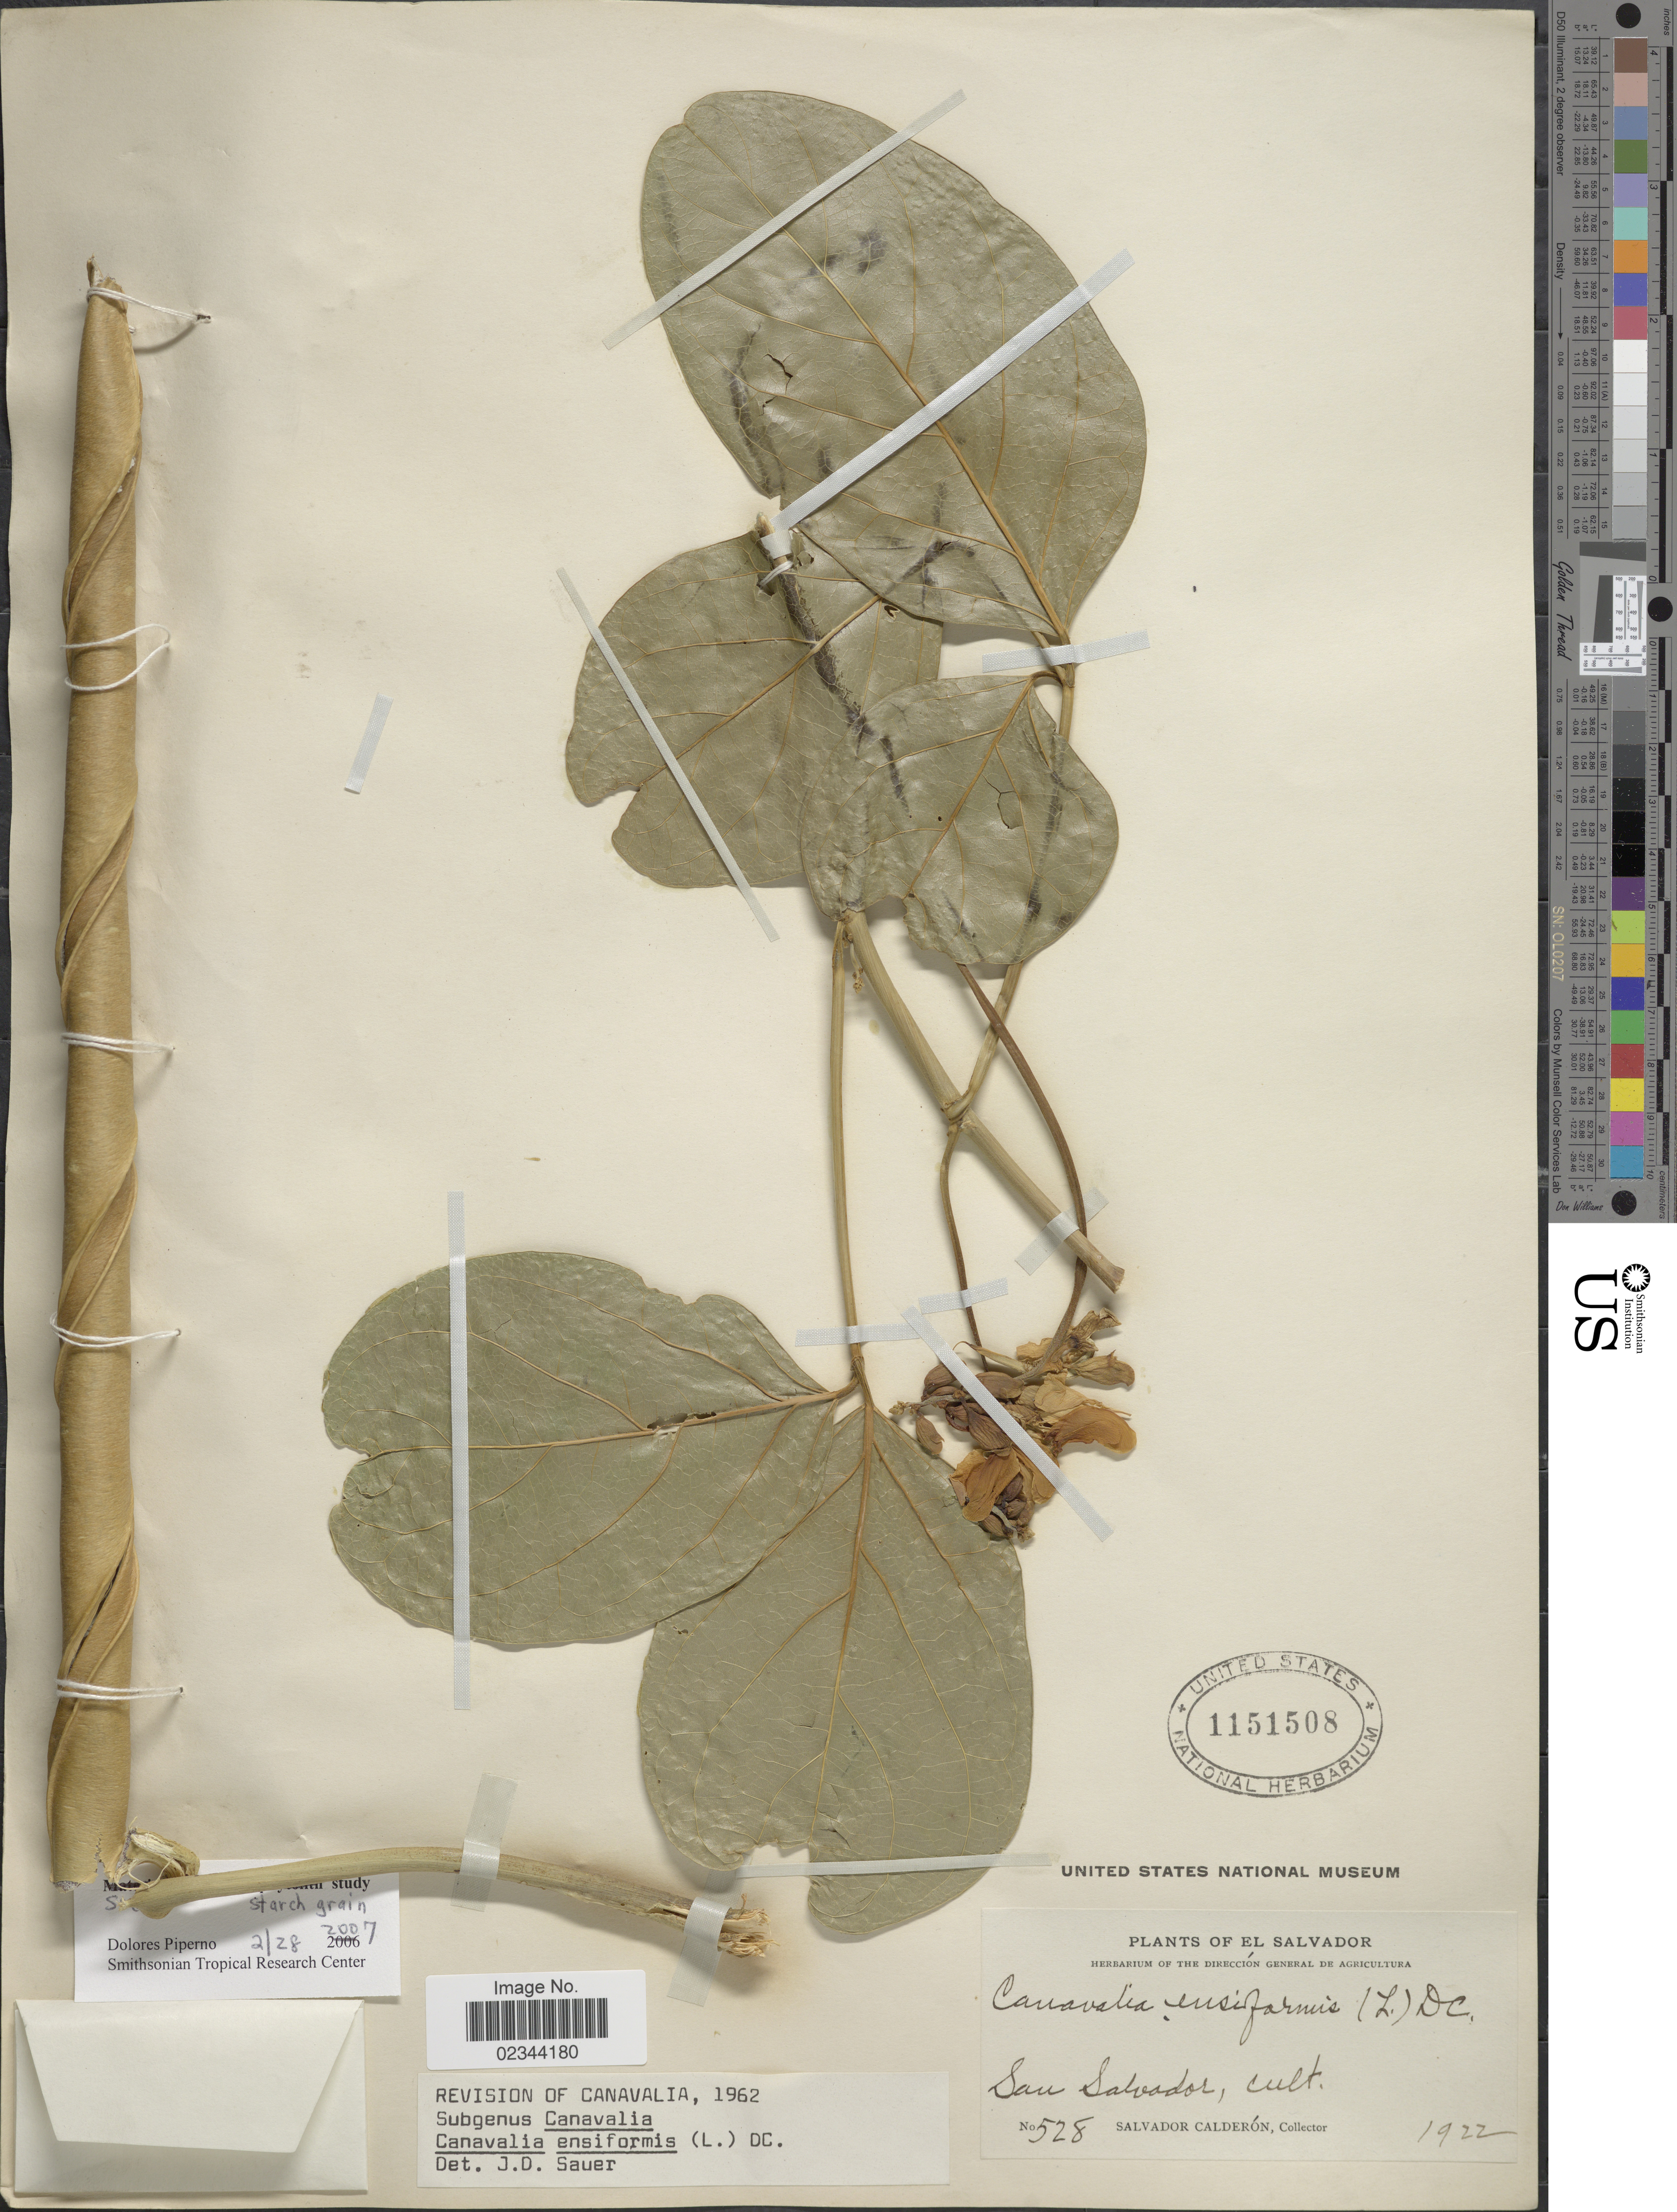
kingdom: Plantae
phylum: Tracheophyta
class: Magnoliopsida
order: Fabales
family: Fabaceae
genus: Canavalia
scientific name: Canavalia ensiformis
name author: (L.) DC.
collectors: S. Calderón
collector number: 528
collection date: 1922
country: El Salvador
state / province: San Salvador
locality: Cult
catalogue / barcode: US 1151508